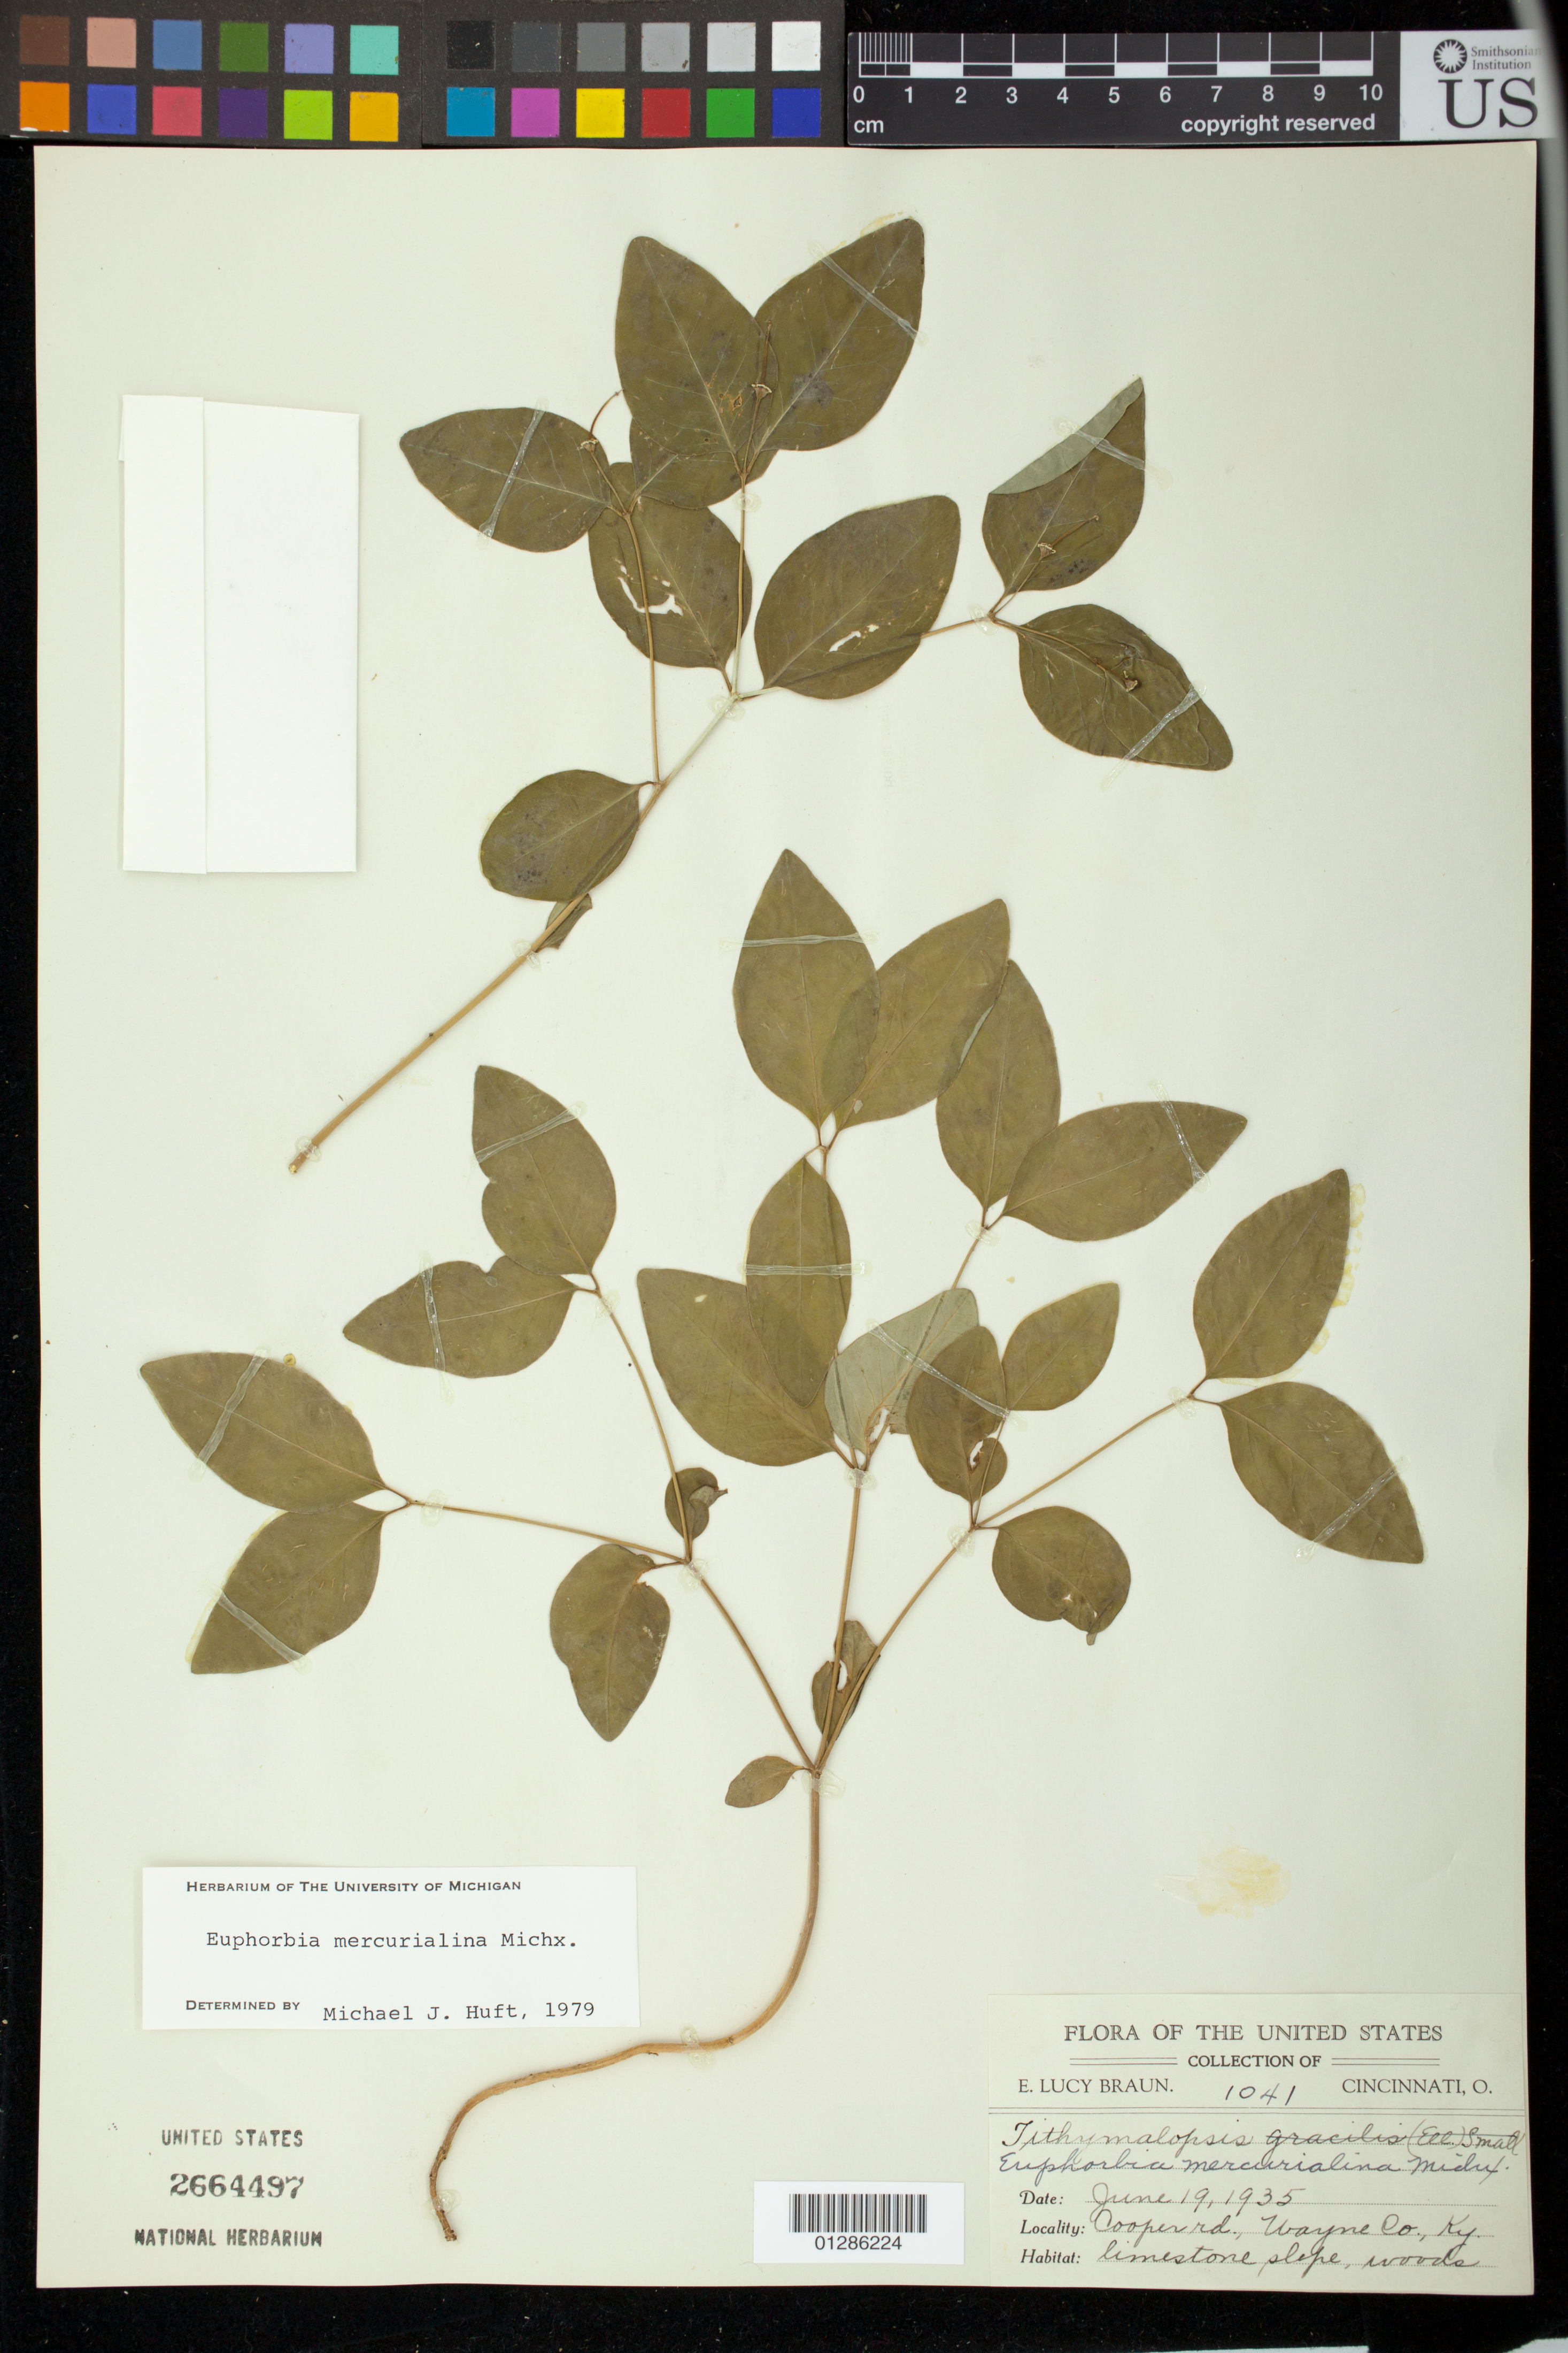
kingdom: Plantae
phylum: Tracheophyta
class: Magnoliopsida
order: Malpighiales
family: Euphorbiaceae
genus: Euphorbia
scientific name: Euphorbia mercurialina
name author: Michx.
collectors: E. L. Braun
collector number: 1041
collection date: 1935-06-19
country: United States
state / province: Kentucky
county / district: Wayne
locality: Cooper rd.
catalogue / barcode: US 2664497